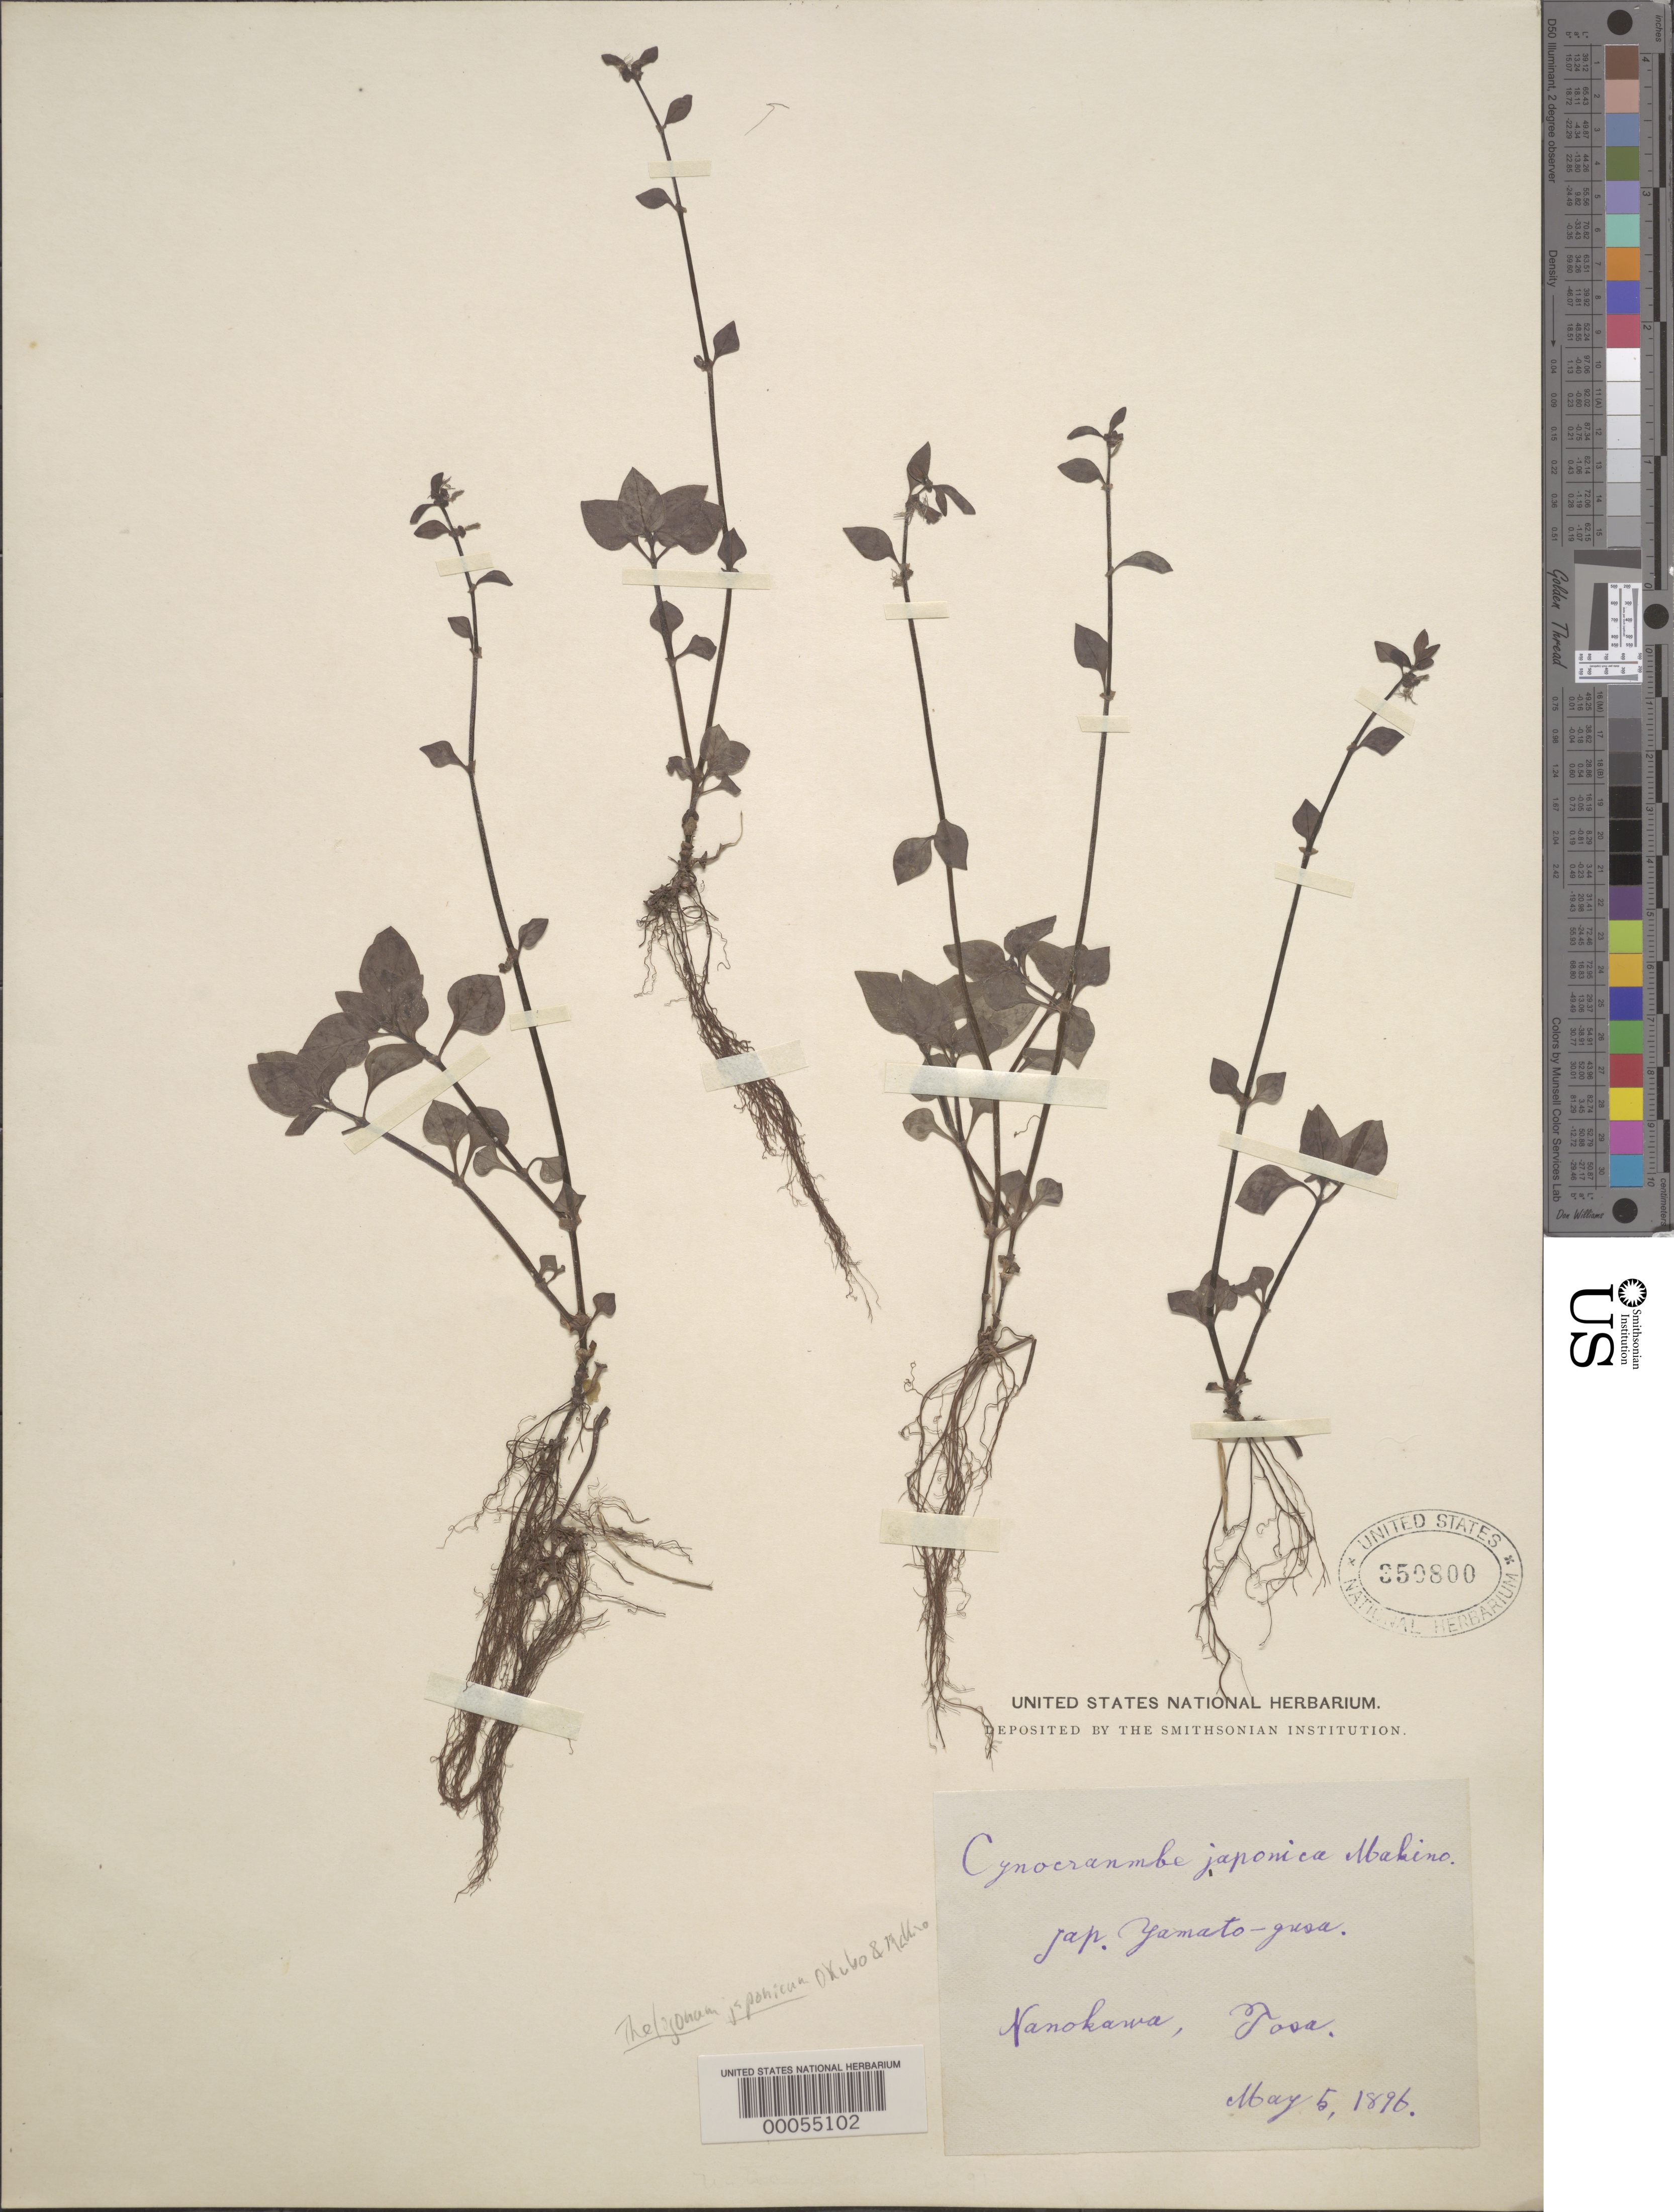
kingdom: Plantae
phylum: Tracheophyta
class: Magnoliopsida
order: Gentianales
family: Rubiaceae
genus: Theligonum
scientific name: Theligonum japonicum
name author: Ôkubo & Makino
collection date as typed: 05 May 1896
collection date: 1896-05-05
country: Japan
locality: Yamato-yusa, nanokawa, tasa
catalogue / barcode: US 350800